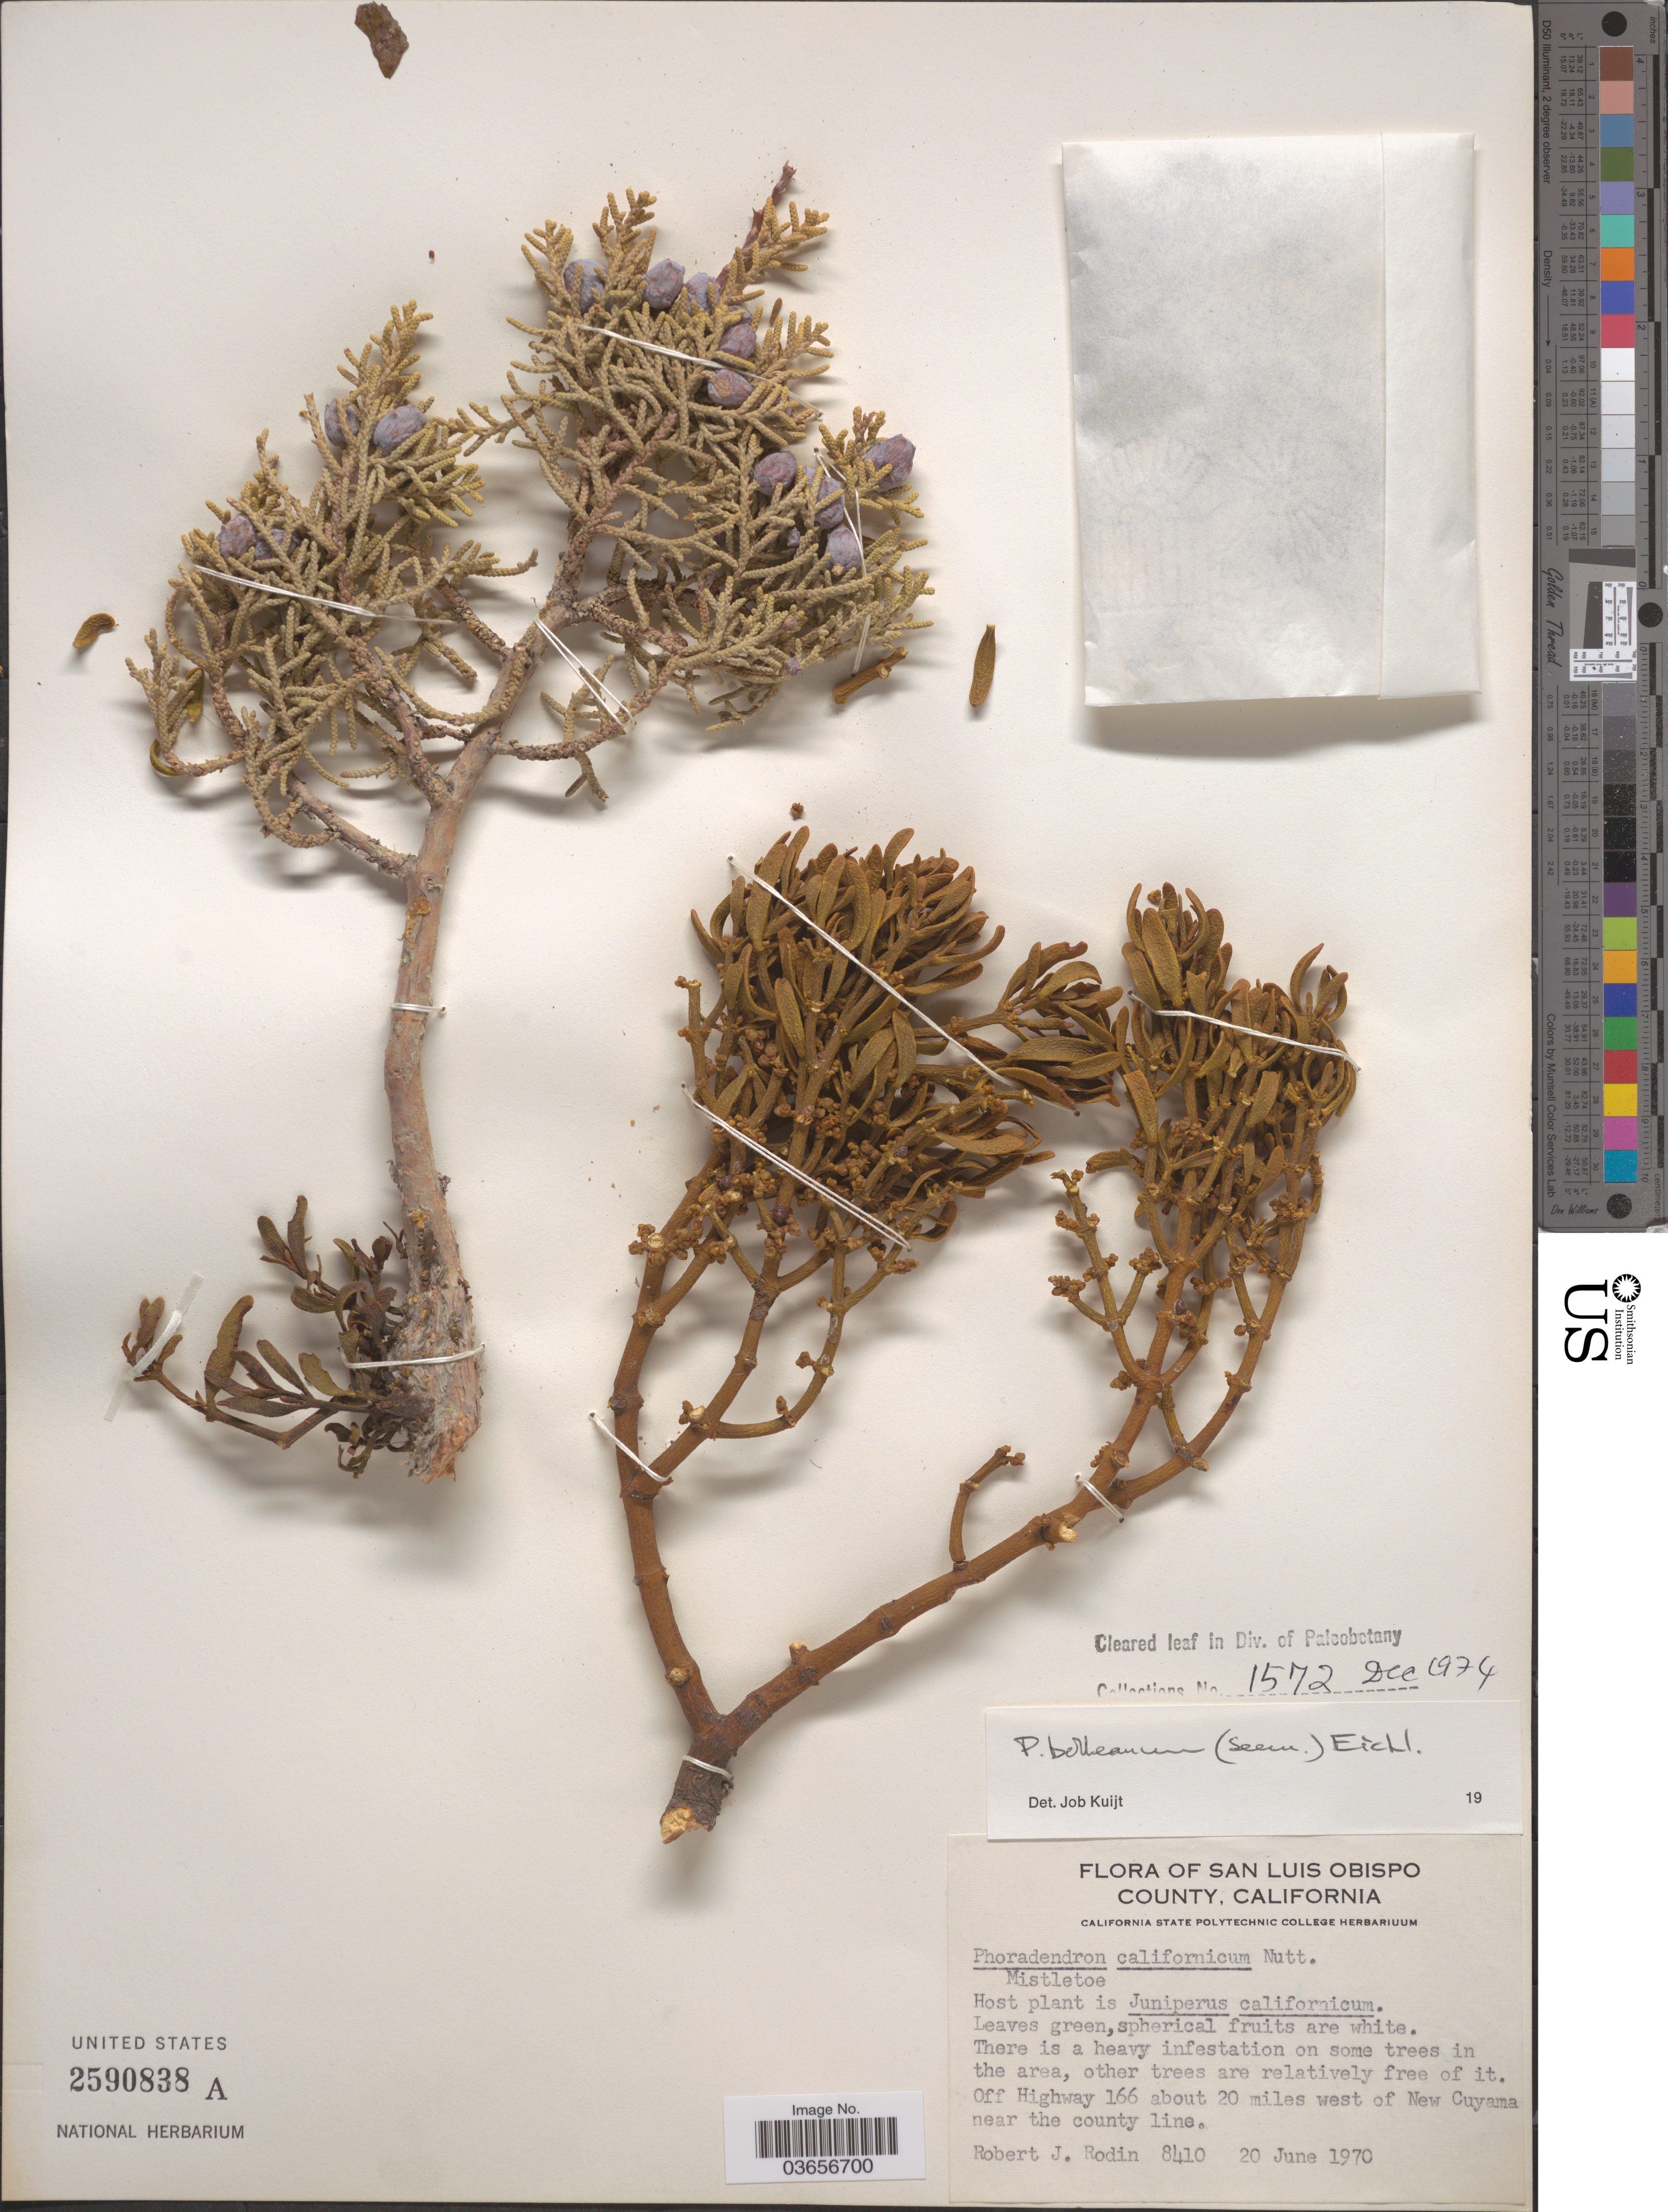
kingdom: Plantae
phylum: Tracheophyta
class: Magnoliopsida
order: Santalales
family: Viscaceae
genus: Phoradendron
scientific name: Phoradendron bolleanum var. densum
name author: (Torr. ex Trel.) Fosberg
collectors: R. J. Rodin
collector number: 8410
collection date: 1970-06-20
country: United States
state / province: California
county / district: San Luis Obispo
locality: San Luis Obispo County. Off Highway 166 about 20 miles west of New Cuyama near the county line.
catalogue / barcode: US 2590838A